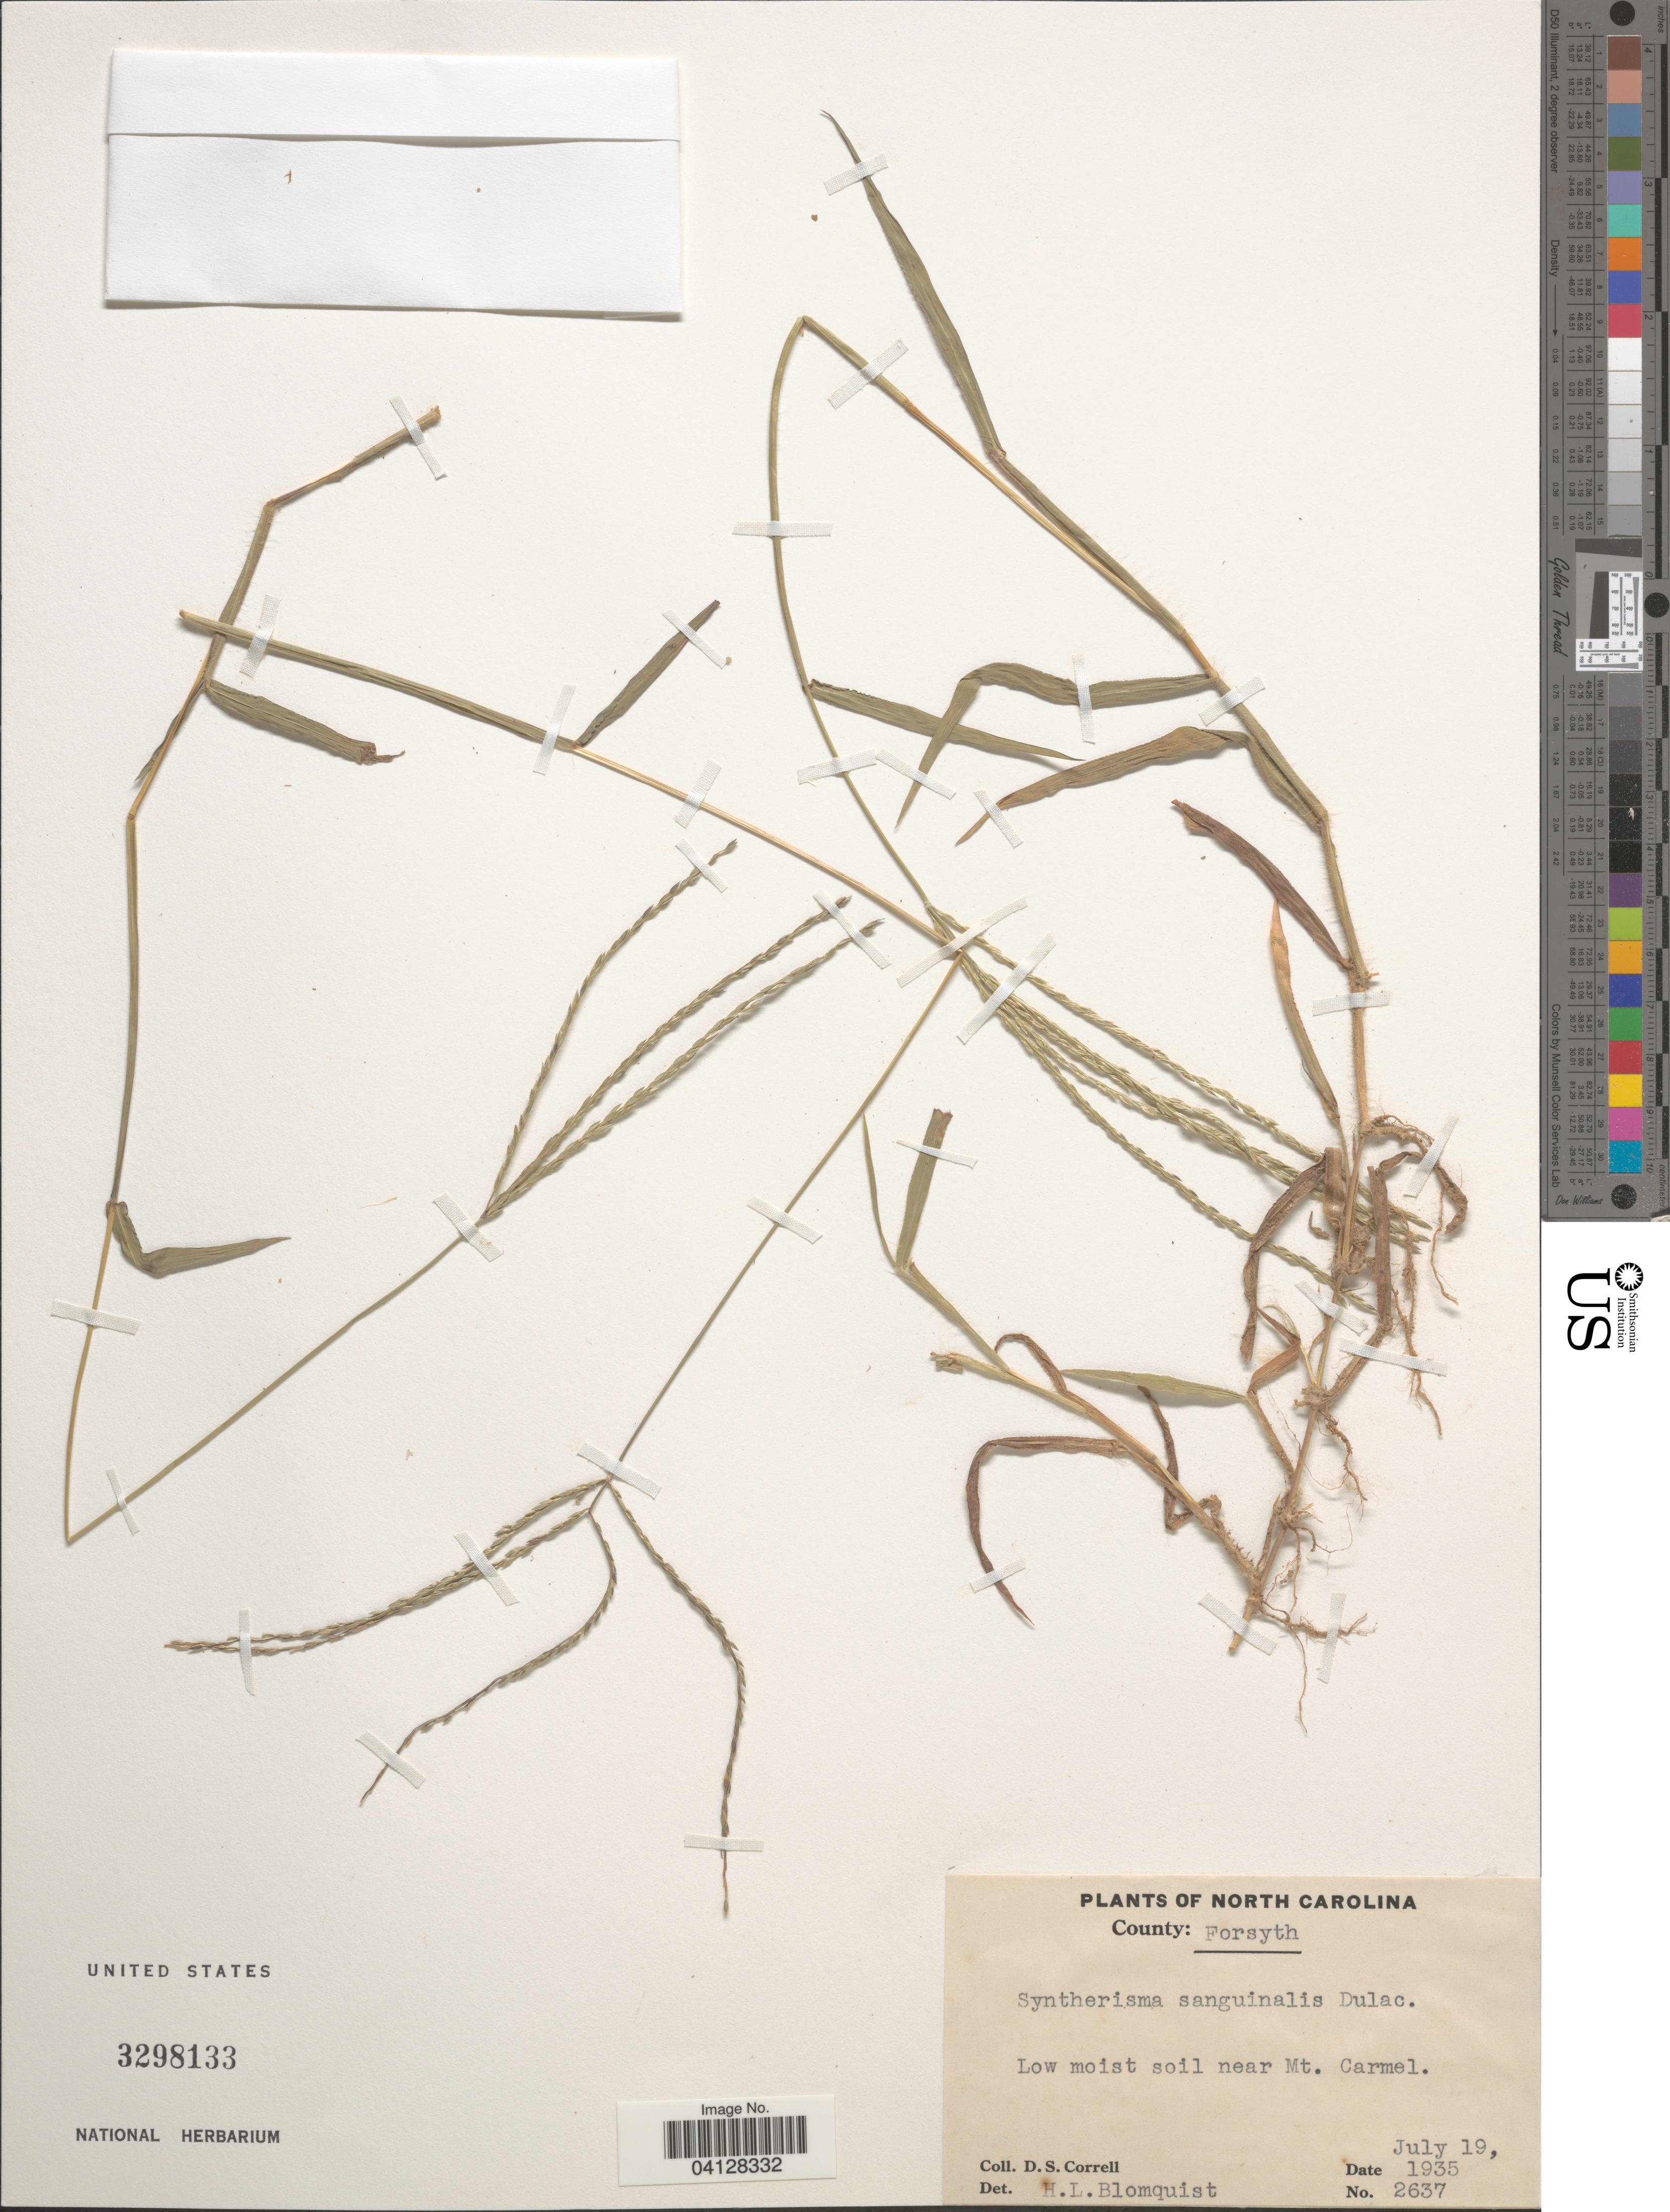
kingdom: Plantae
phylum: Tracheophyta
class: Liliopsida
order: Poales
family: Poaceae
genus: Syntherisma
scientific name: Syntherisma sanguinalis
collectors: D. S. Correll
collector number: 2637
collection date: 1935-07-19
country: United States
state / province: North Carolina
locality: County: Forsyth. Low moist soil near Mt. Carmel.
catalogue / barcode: US 3298133